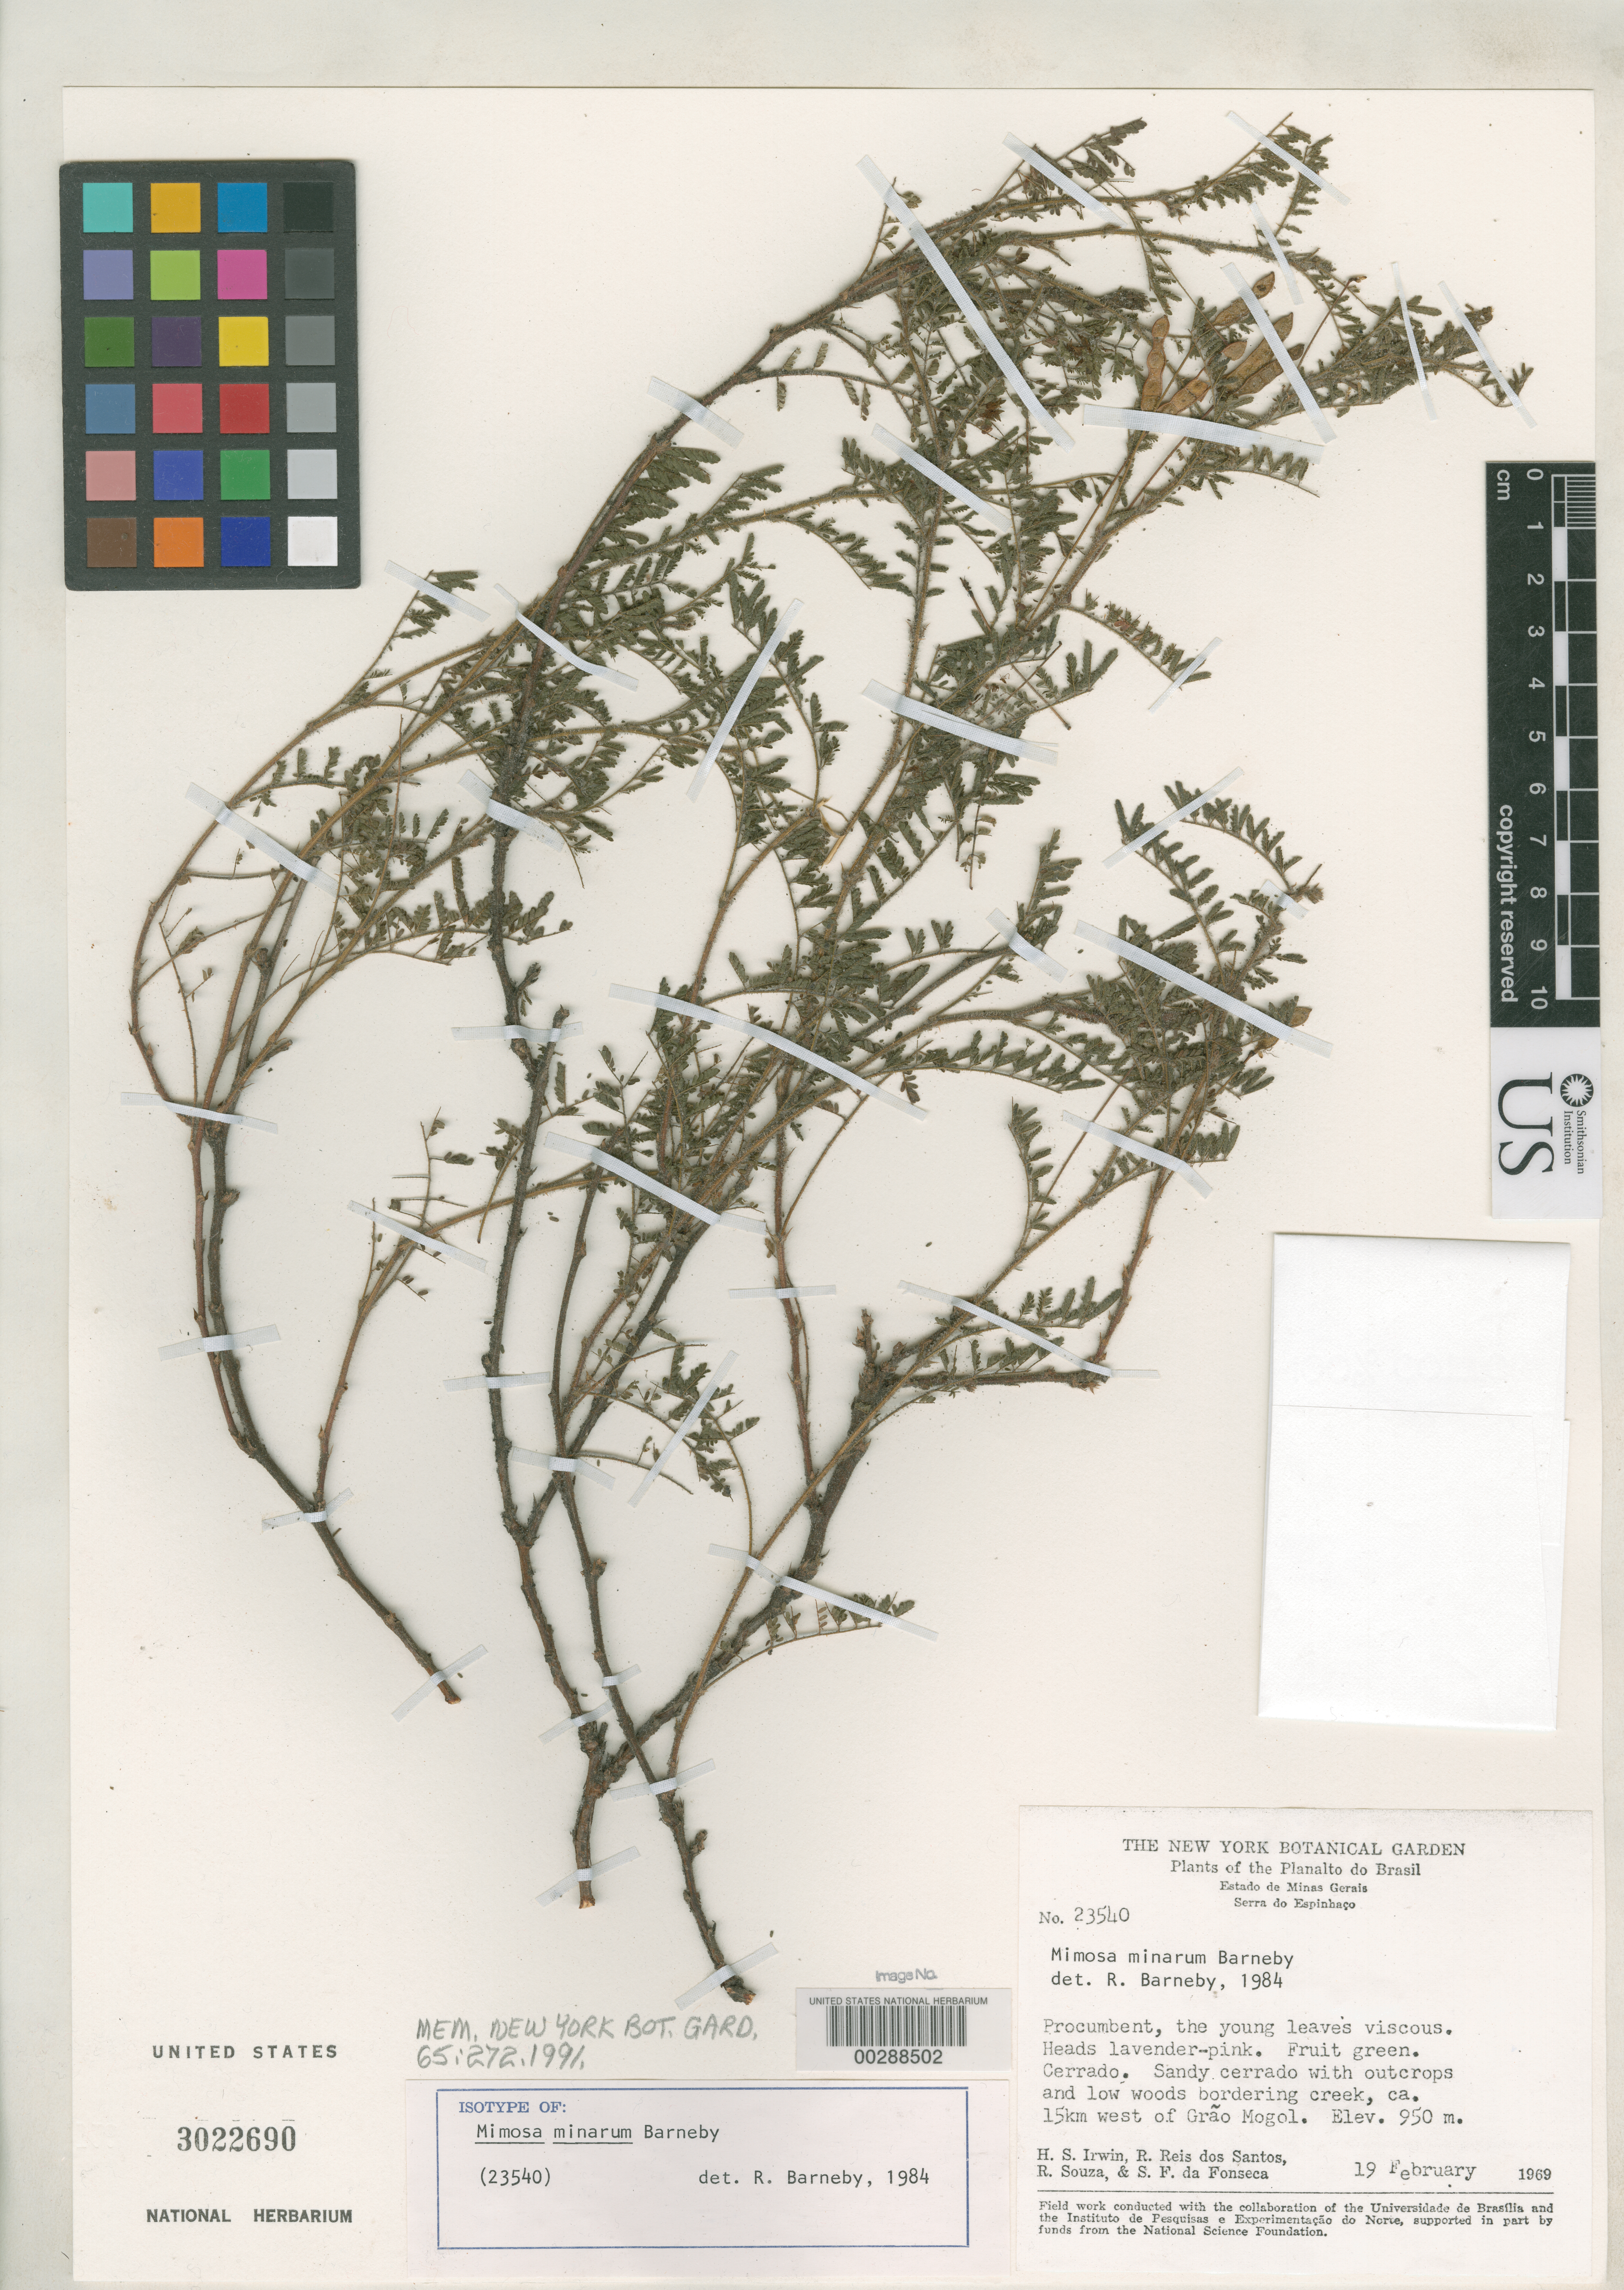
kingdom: Plantae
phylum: Tracheophyta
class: Magnoliopsida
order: Fabales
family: Fabaceae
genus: Mimosa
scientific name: Mimosa minarum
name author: Barneby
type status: Isotype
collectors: H. Irwin, R. Souza, R. G. P. Santos & S. F. Fonsêca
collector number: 23540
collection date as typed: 19 Feb 1969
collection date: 1969-02-19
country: Brazil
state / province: Minas Gerais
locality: Serra do Espinhaco, ca. 15 km W of Grao Mogol.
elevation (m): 950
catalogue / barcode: US 3022690